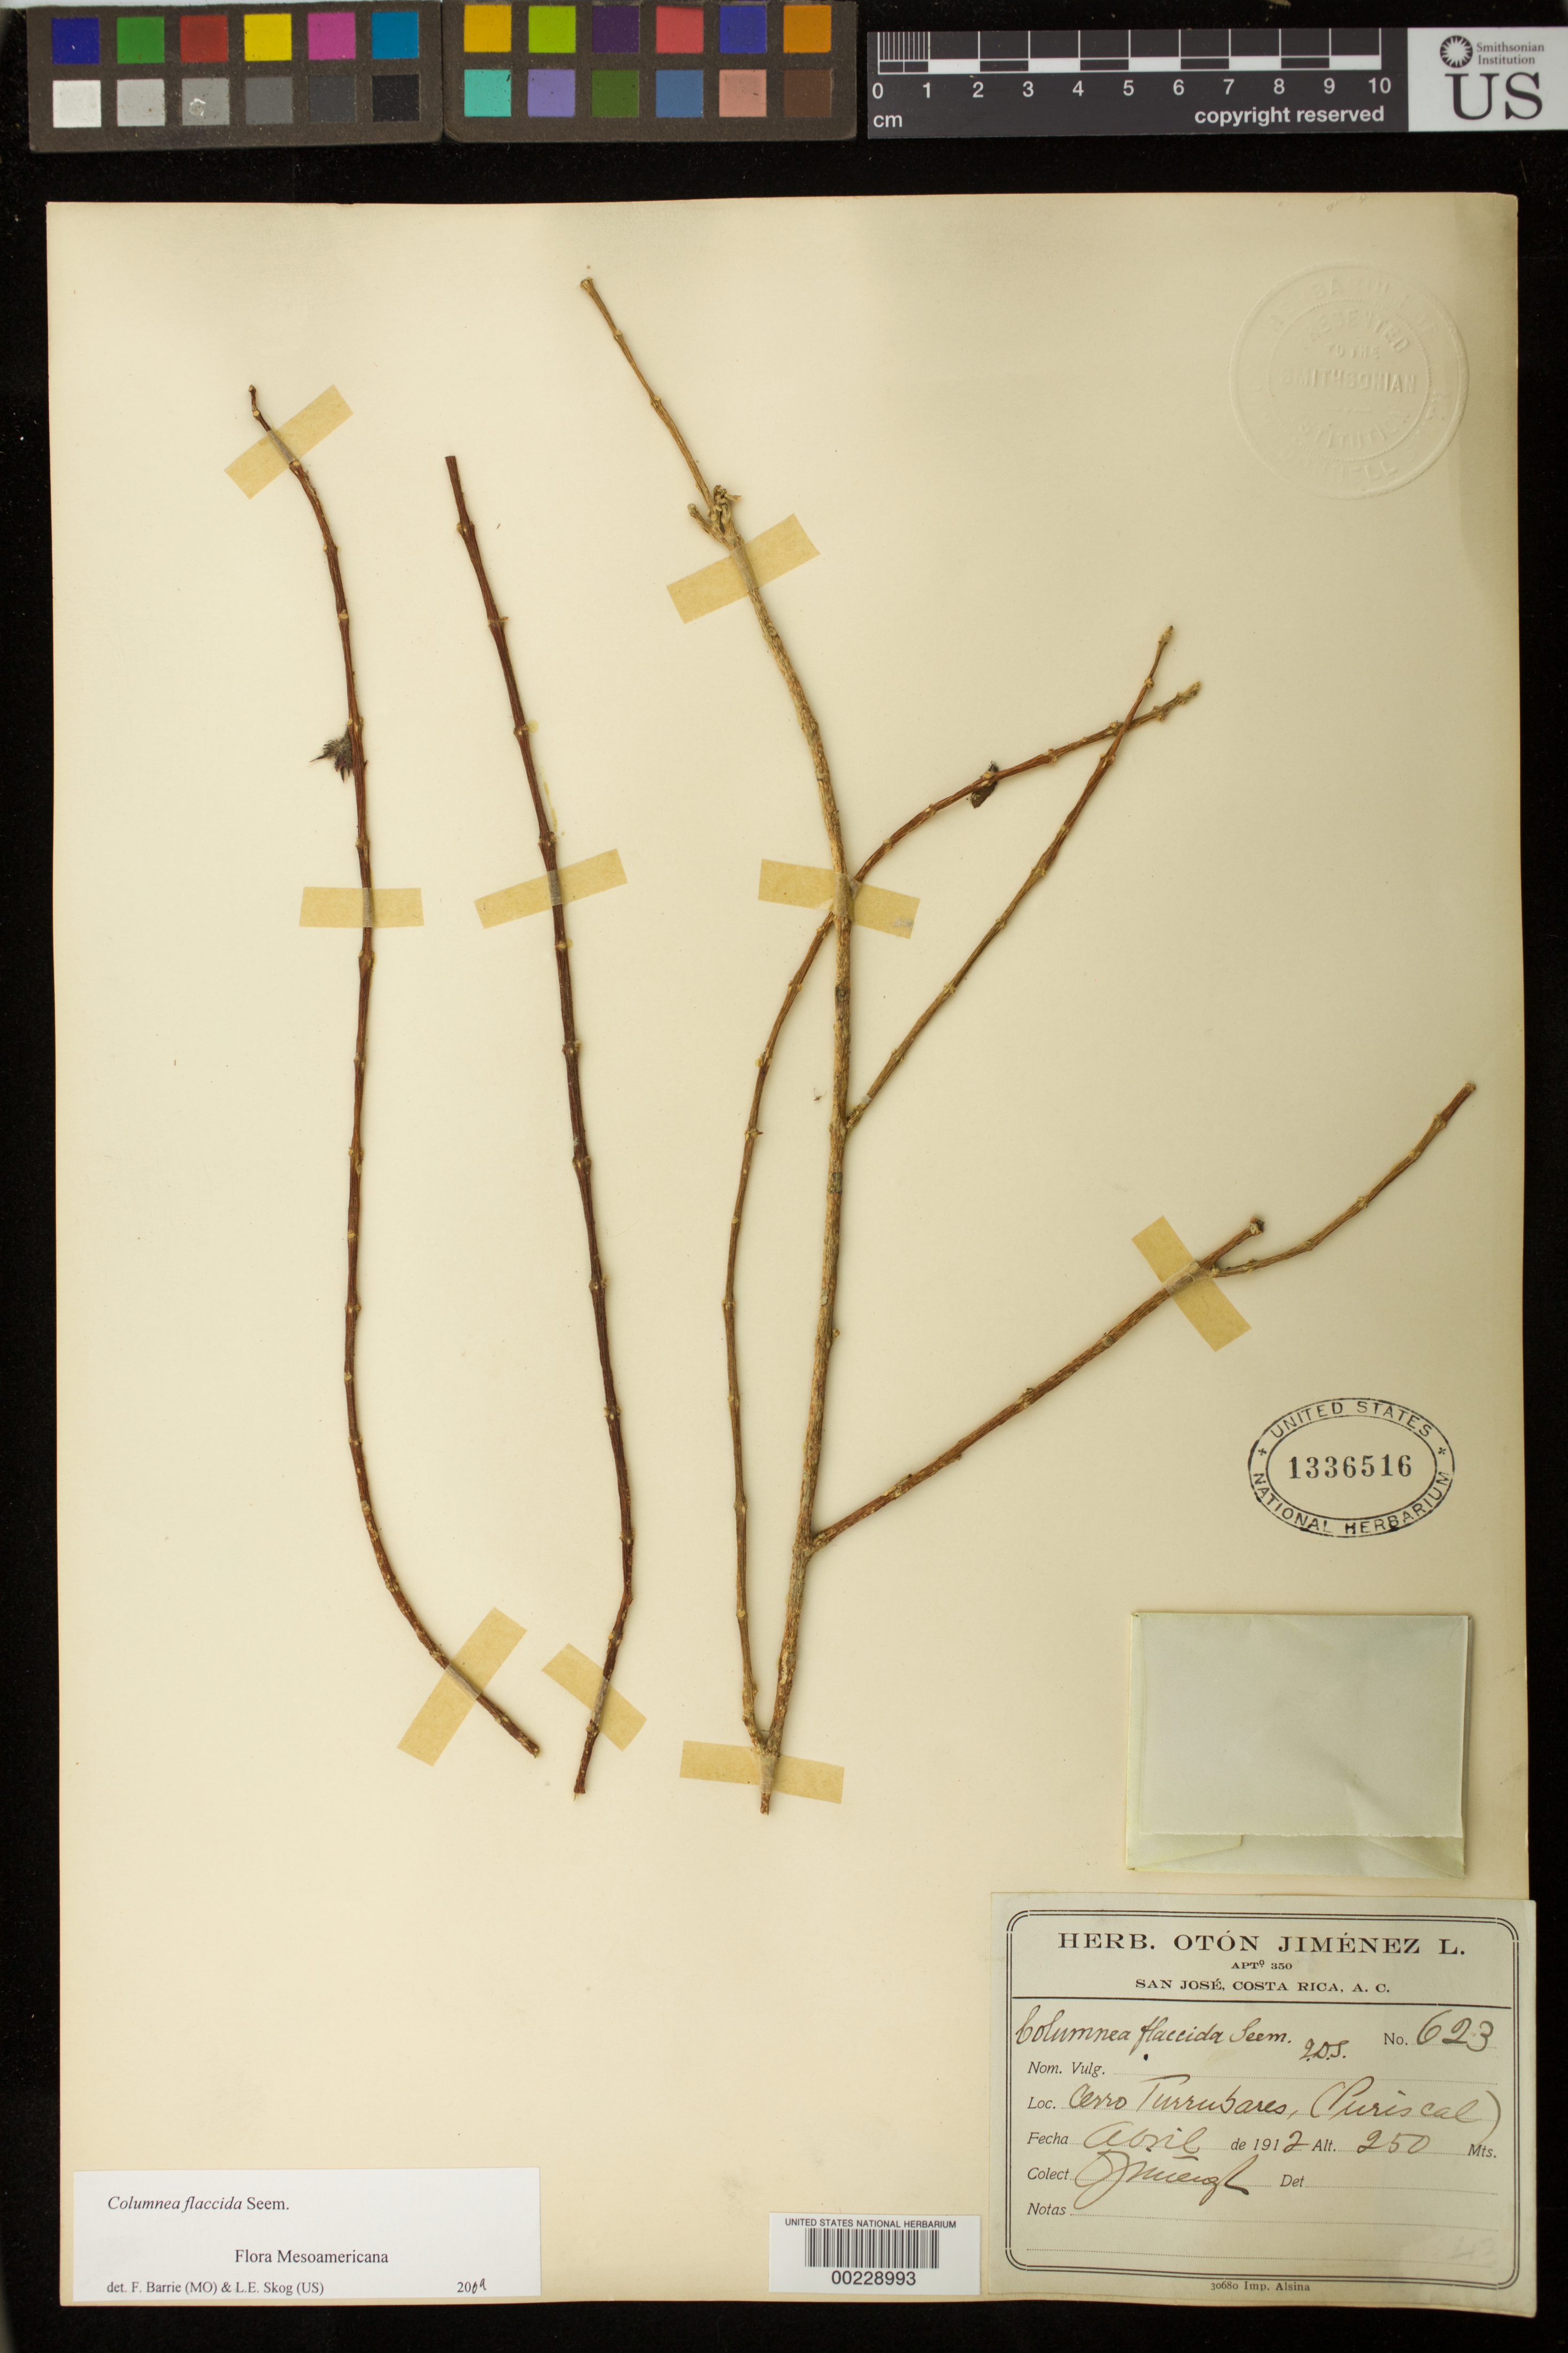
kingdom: Plantae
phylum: Tracheophyta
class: Magnoliopsida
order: Lamiales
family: Gesneriaceae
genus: Columnea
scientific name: Columnea flaccida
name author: Seem.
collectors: O. Jimenez L.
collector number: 623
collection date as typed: Apr 1912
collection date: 1912-04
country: Costa Rica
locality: Cerro Turrubares, (Puriscal)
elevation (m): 250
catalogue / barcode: US 1336516